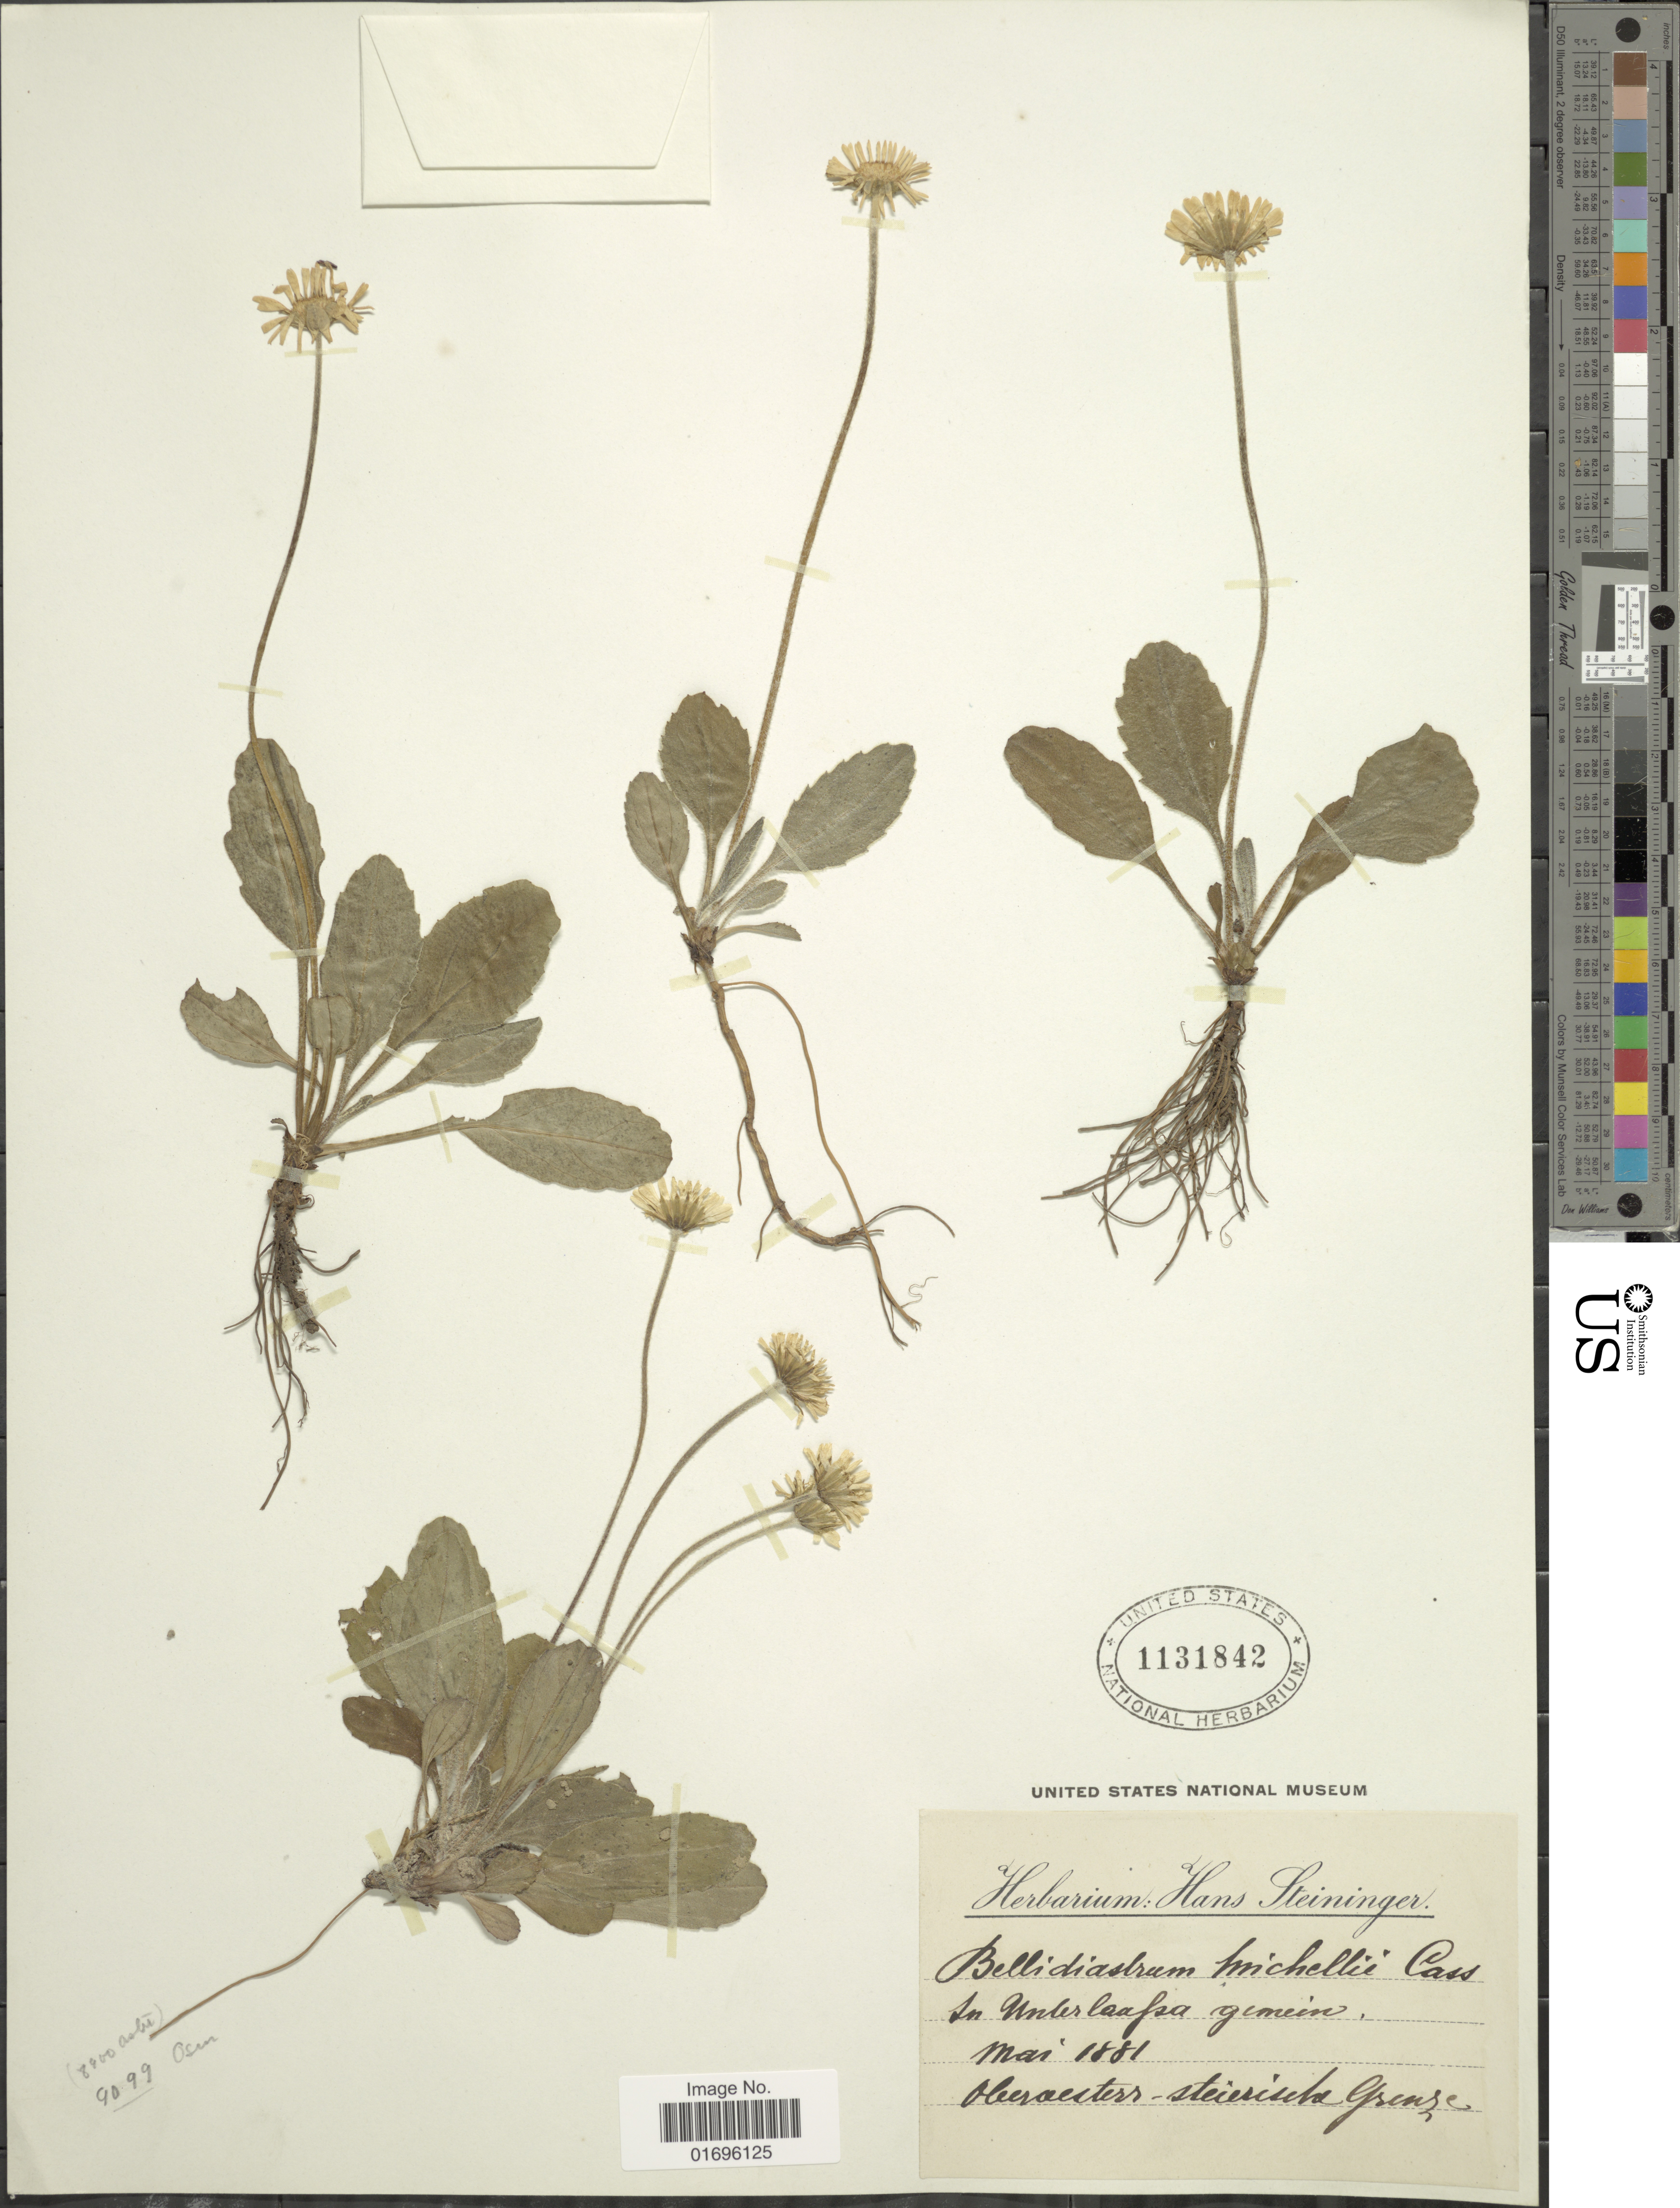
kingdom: Plantae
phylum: Tracheophyta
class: Magnoliopsida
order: Asterales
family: Asteraceae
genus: Aster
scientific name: Aster bellidiastrum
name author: (L.) Scop.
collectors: ex herb. Hans Steininger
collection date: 1881-05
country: Austria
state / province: Steiermark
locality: In Unlerlaassa gemein. [interpreted]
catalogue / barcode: US 1131842